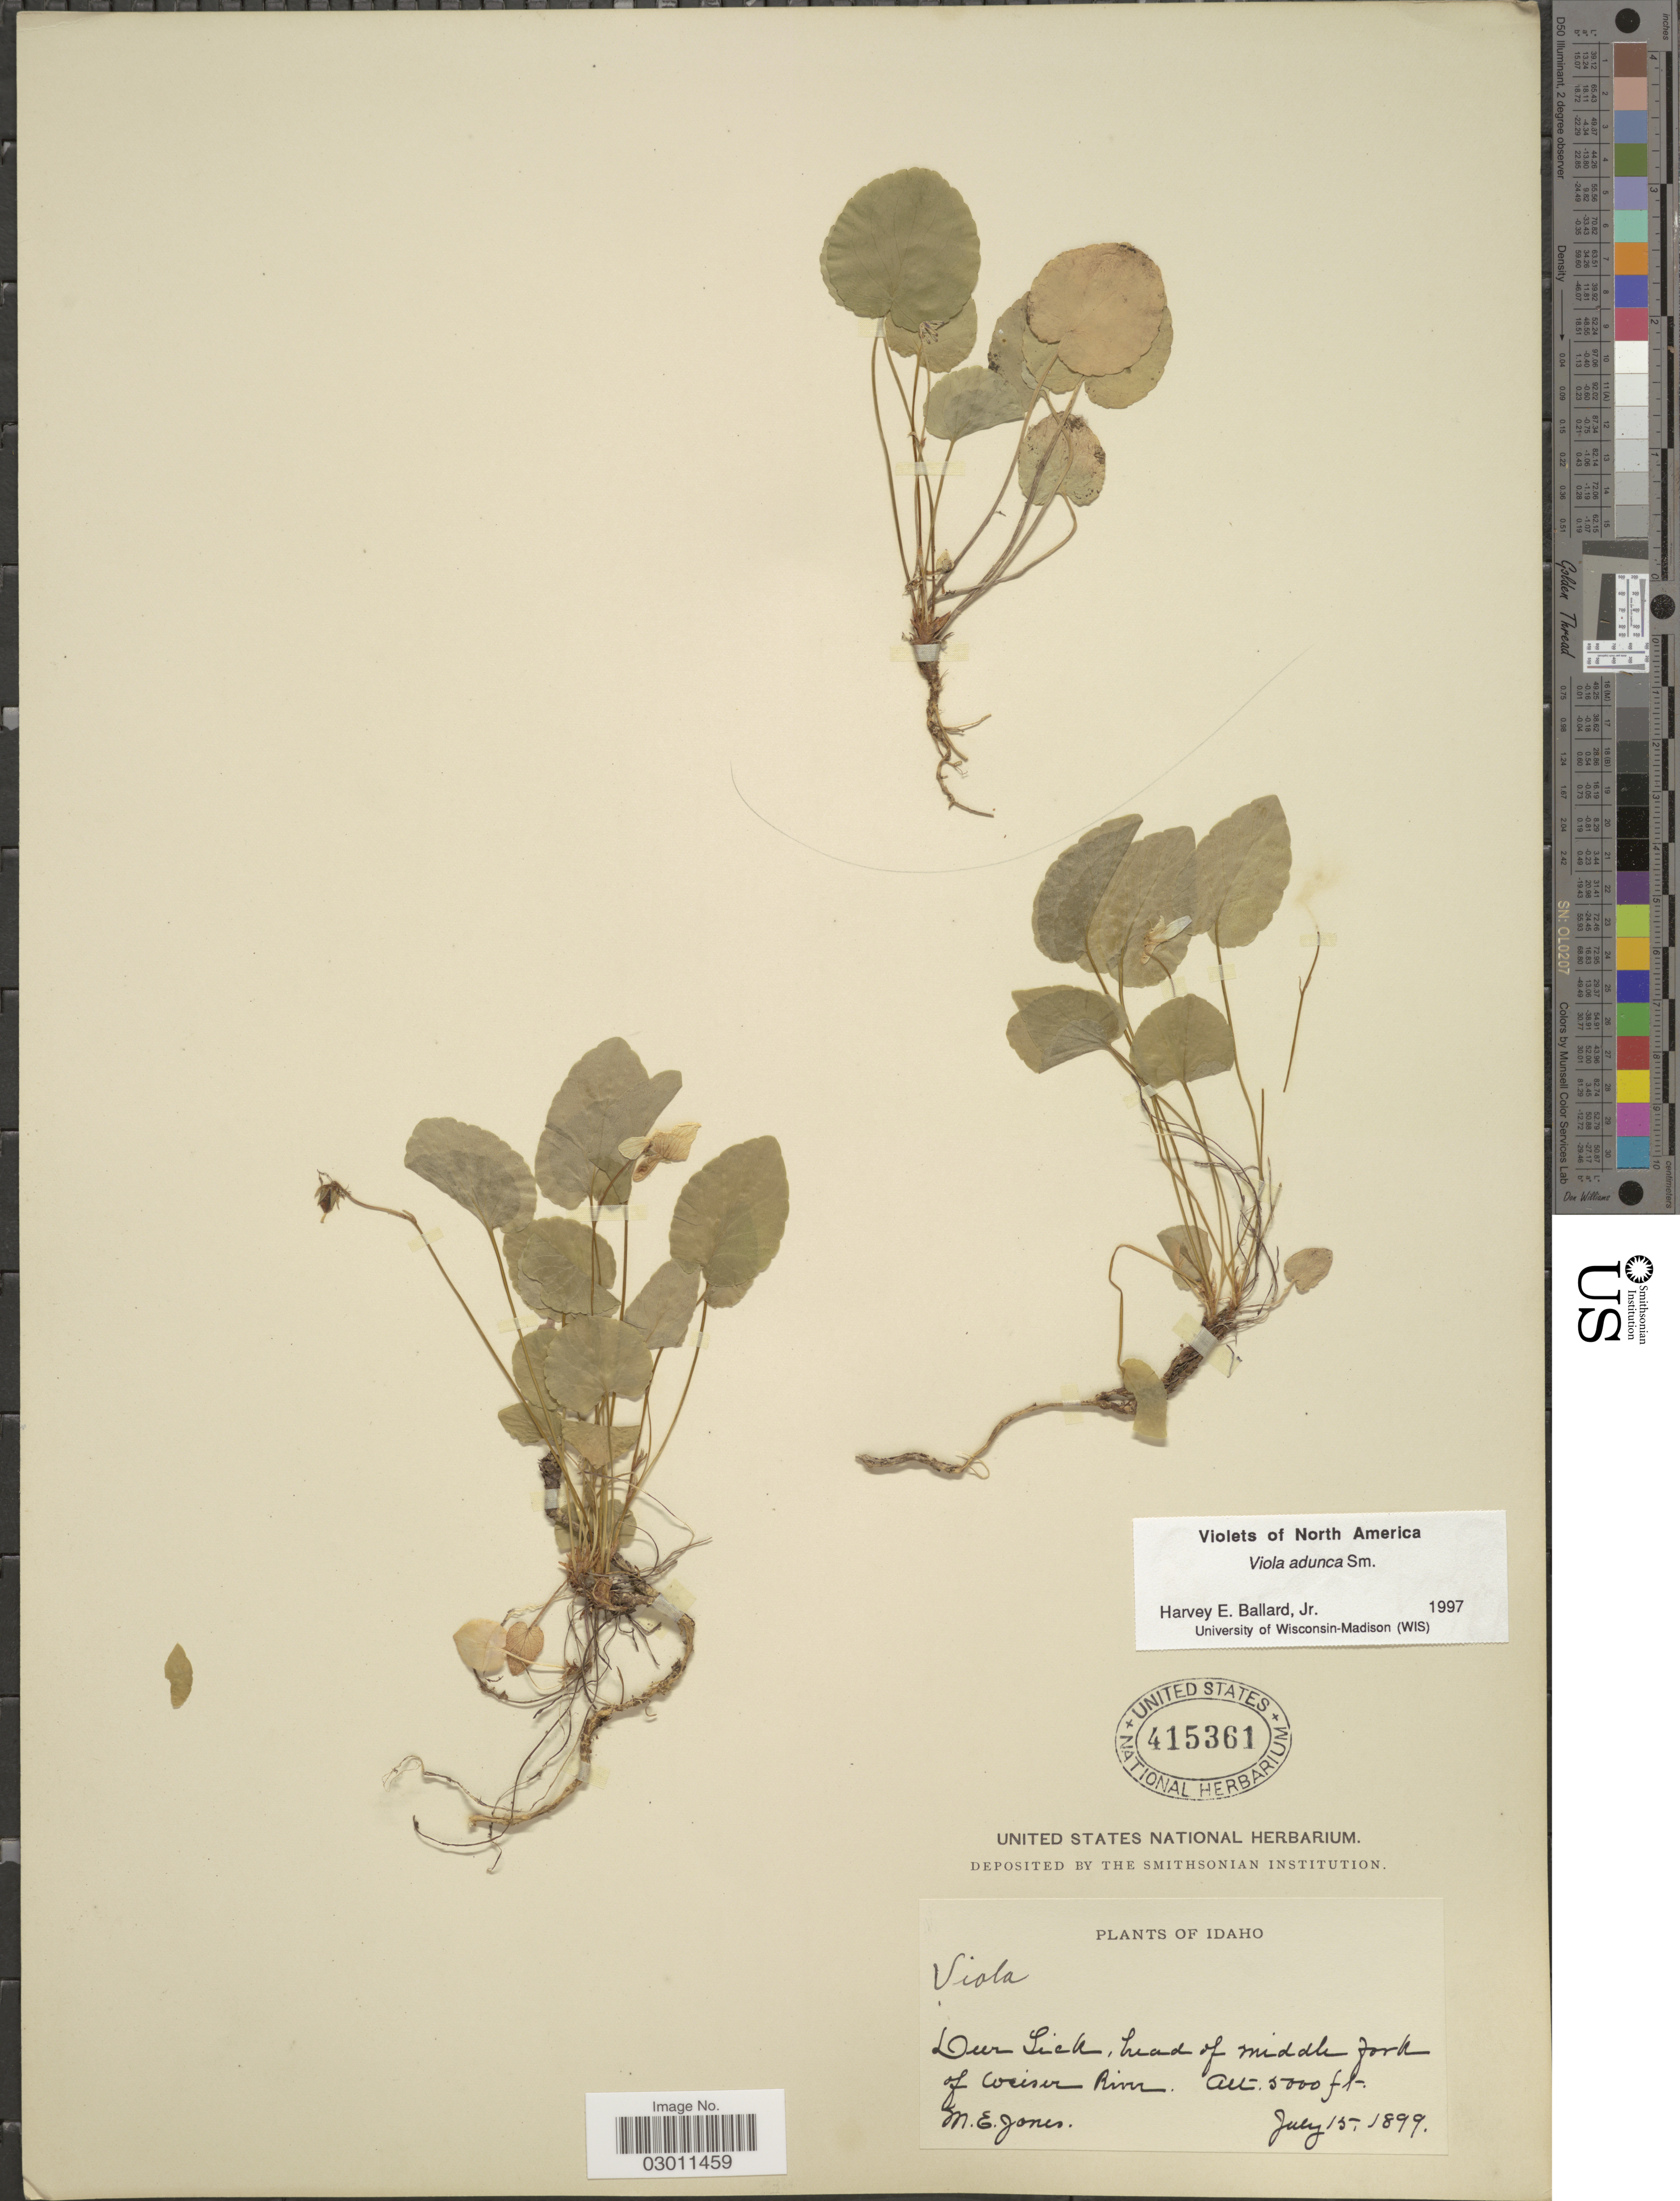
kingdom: Plantae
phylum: Tracheophyta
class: Magnoliopsida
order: Malpighiales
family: Violaceae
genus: Viola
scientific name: Viola adunca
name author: Sm.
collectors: M. E. Jones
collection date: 1899-07-15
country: United States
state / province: Idaho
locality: Deer Lick, head of middle fork of Wieser River.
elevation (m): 1524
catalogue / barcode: US 415361